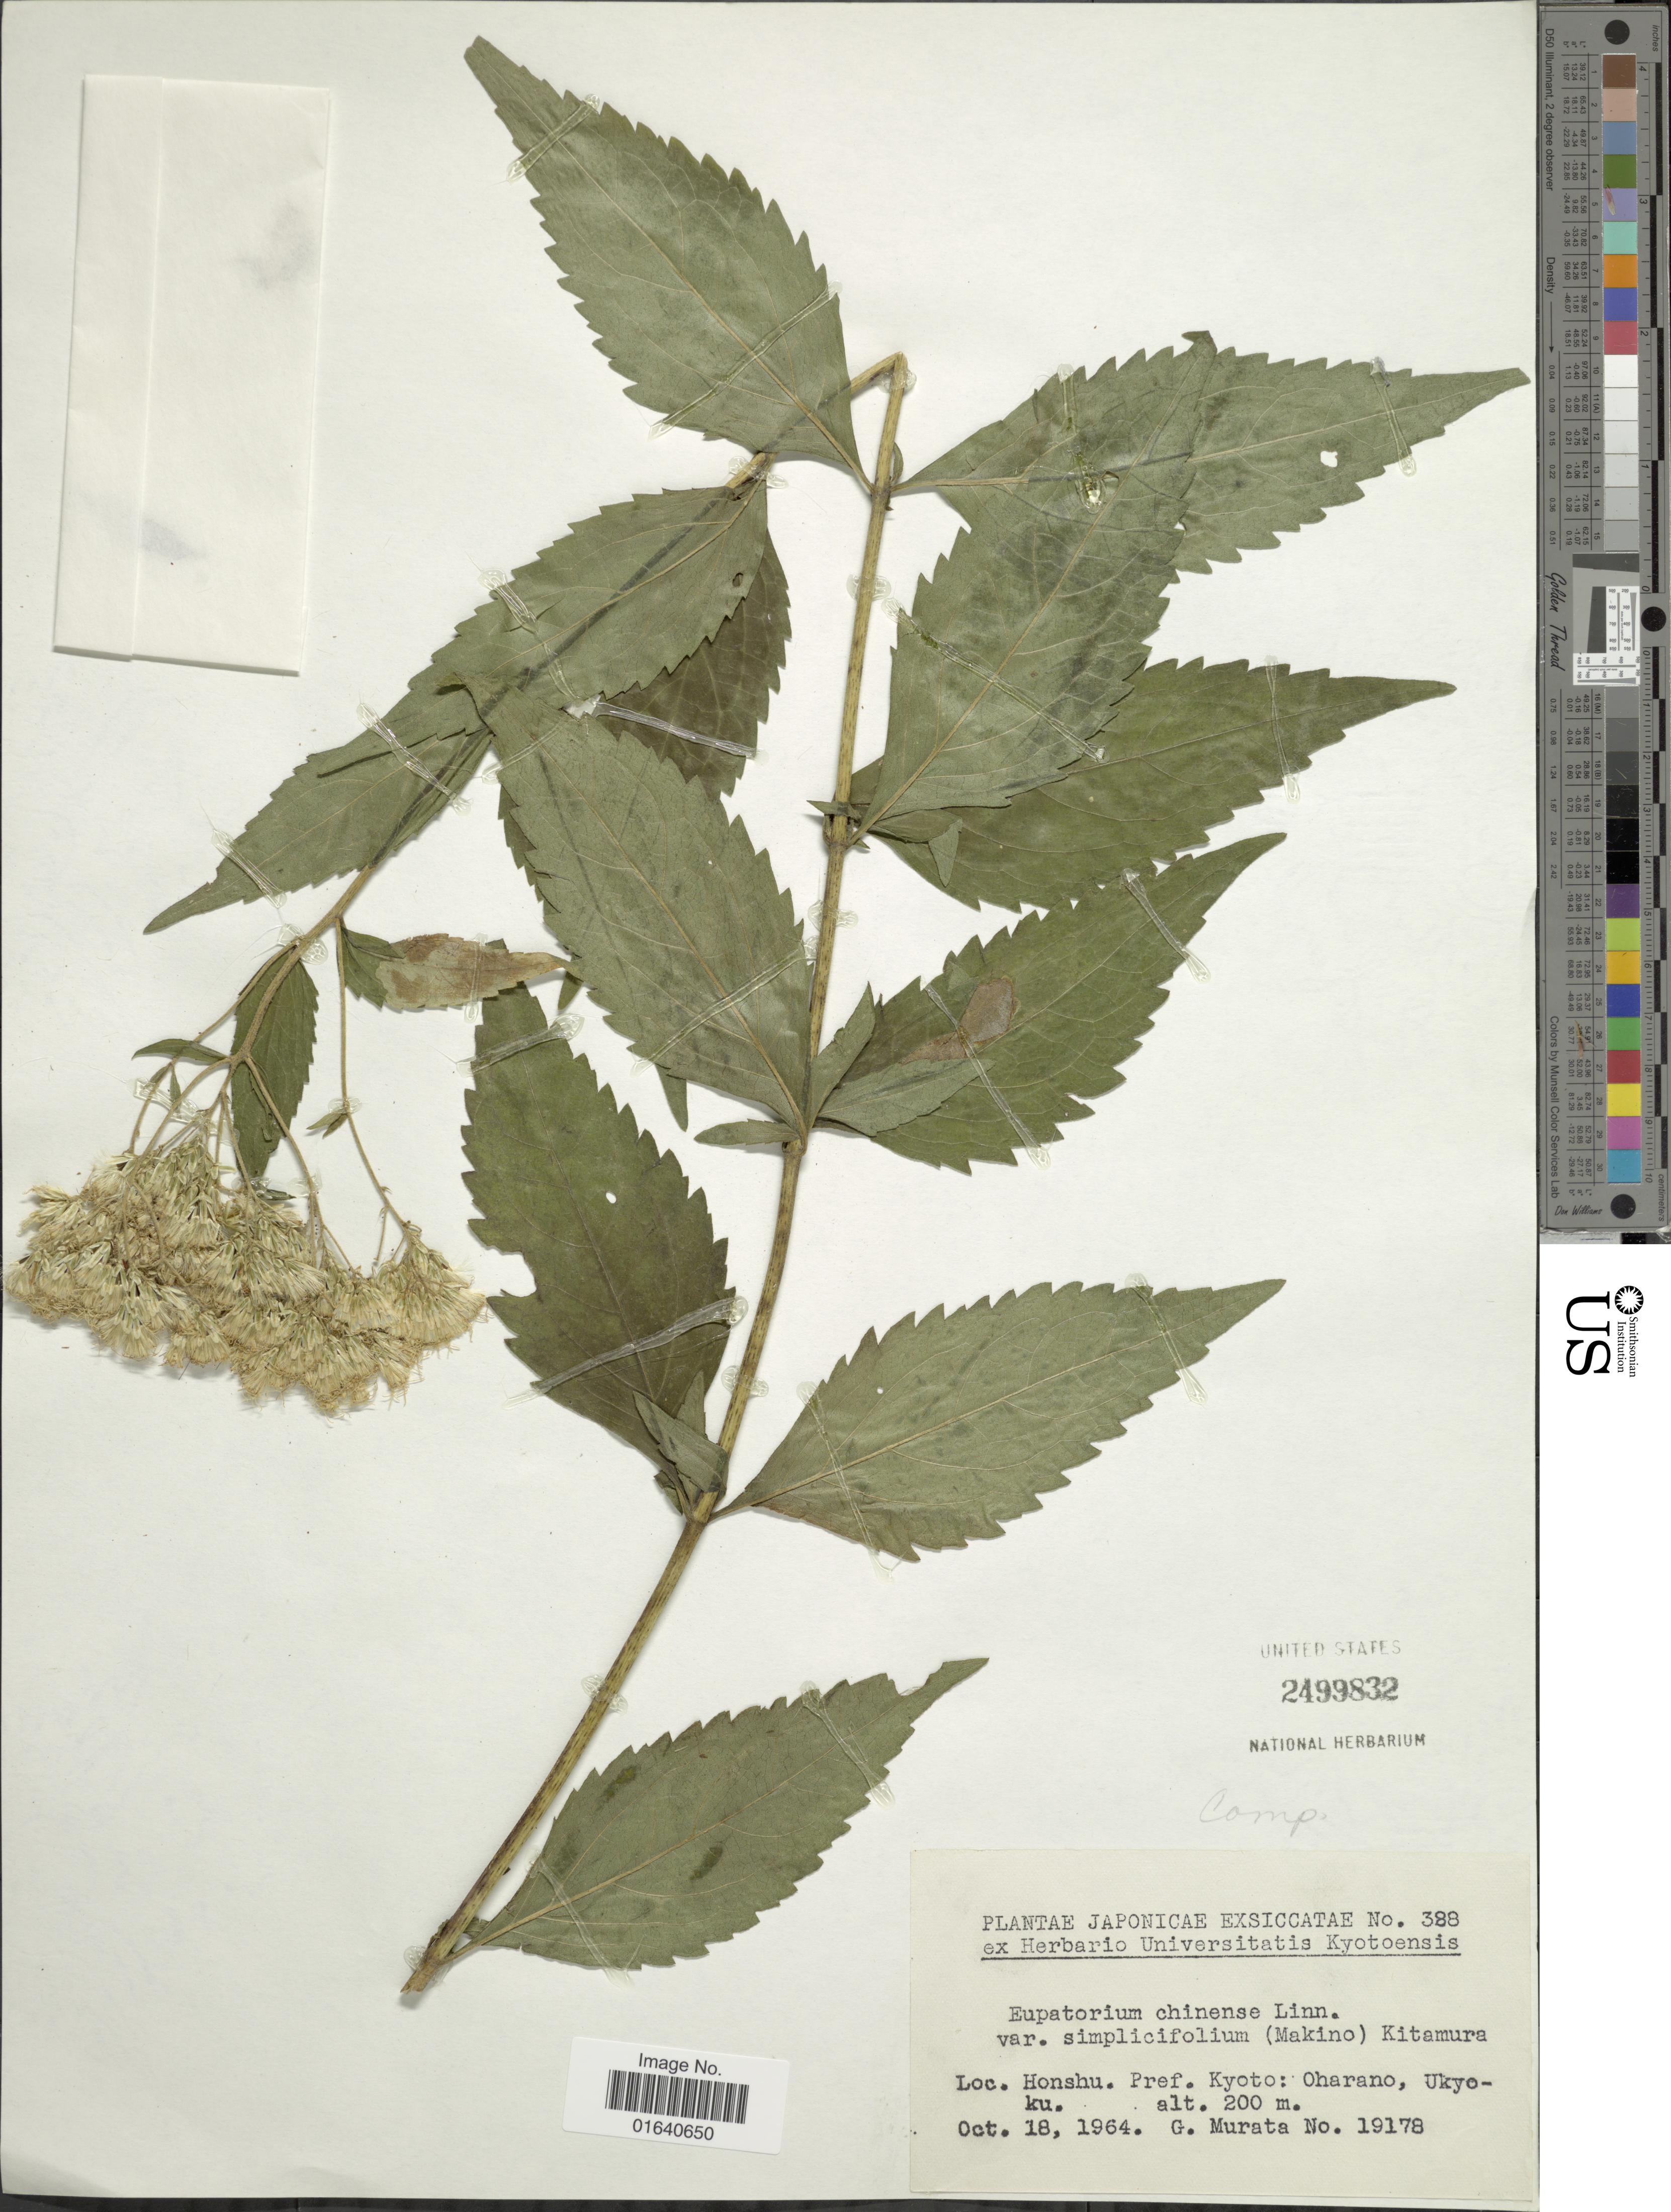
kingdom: Plantae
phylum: Tracheophyta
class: Magnoliopsida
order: Asterales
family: Asteraceae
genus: Eupatorium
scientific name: Eupatorium chinense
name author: L.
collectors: G. Murata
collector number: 19178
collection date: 1964-10-18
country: Japan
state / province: Kyoto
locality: Honshu. Pref. Kyoto: Oharano, Ukyoku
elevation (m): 200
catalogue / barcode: US 2499832